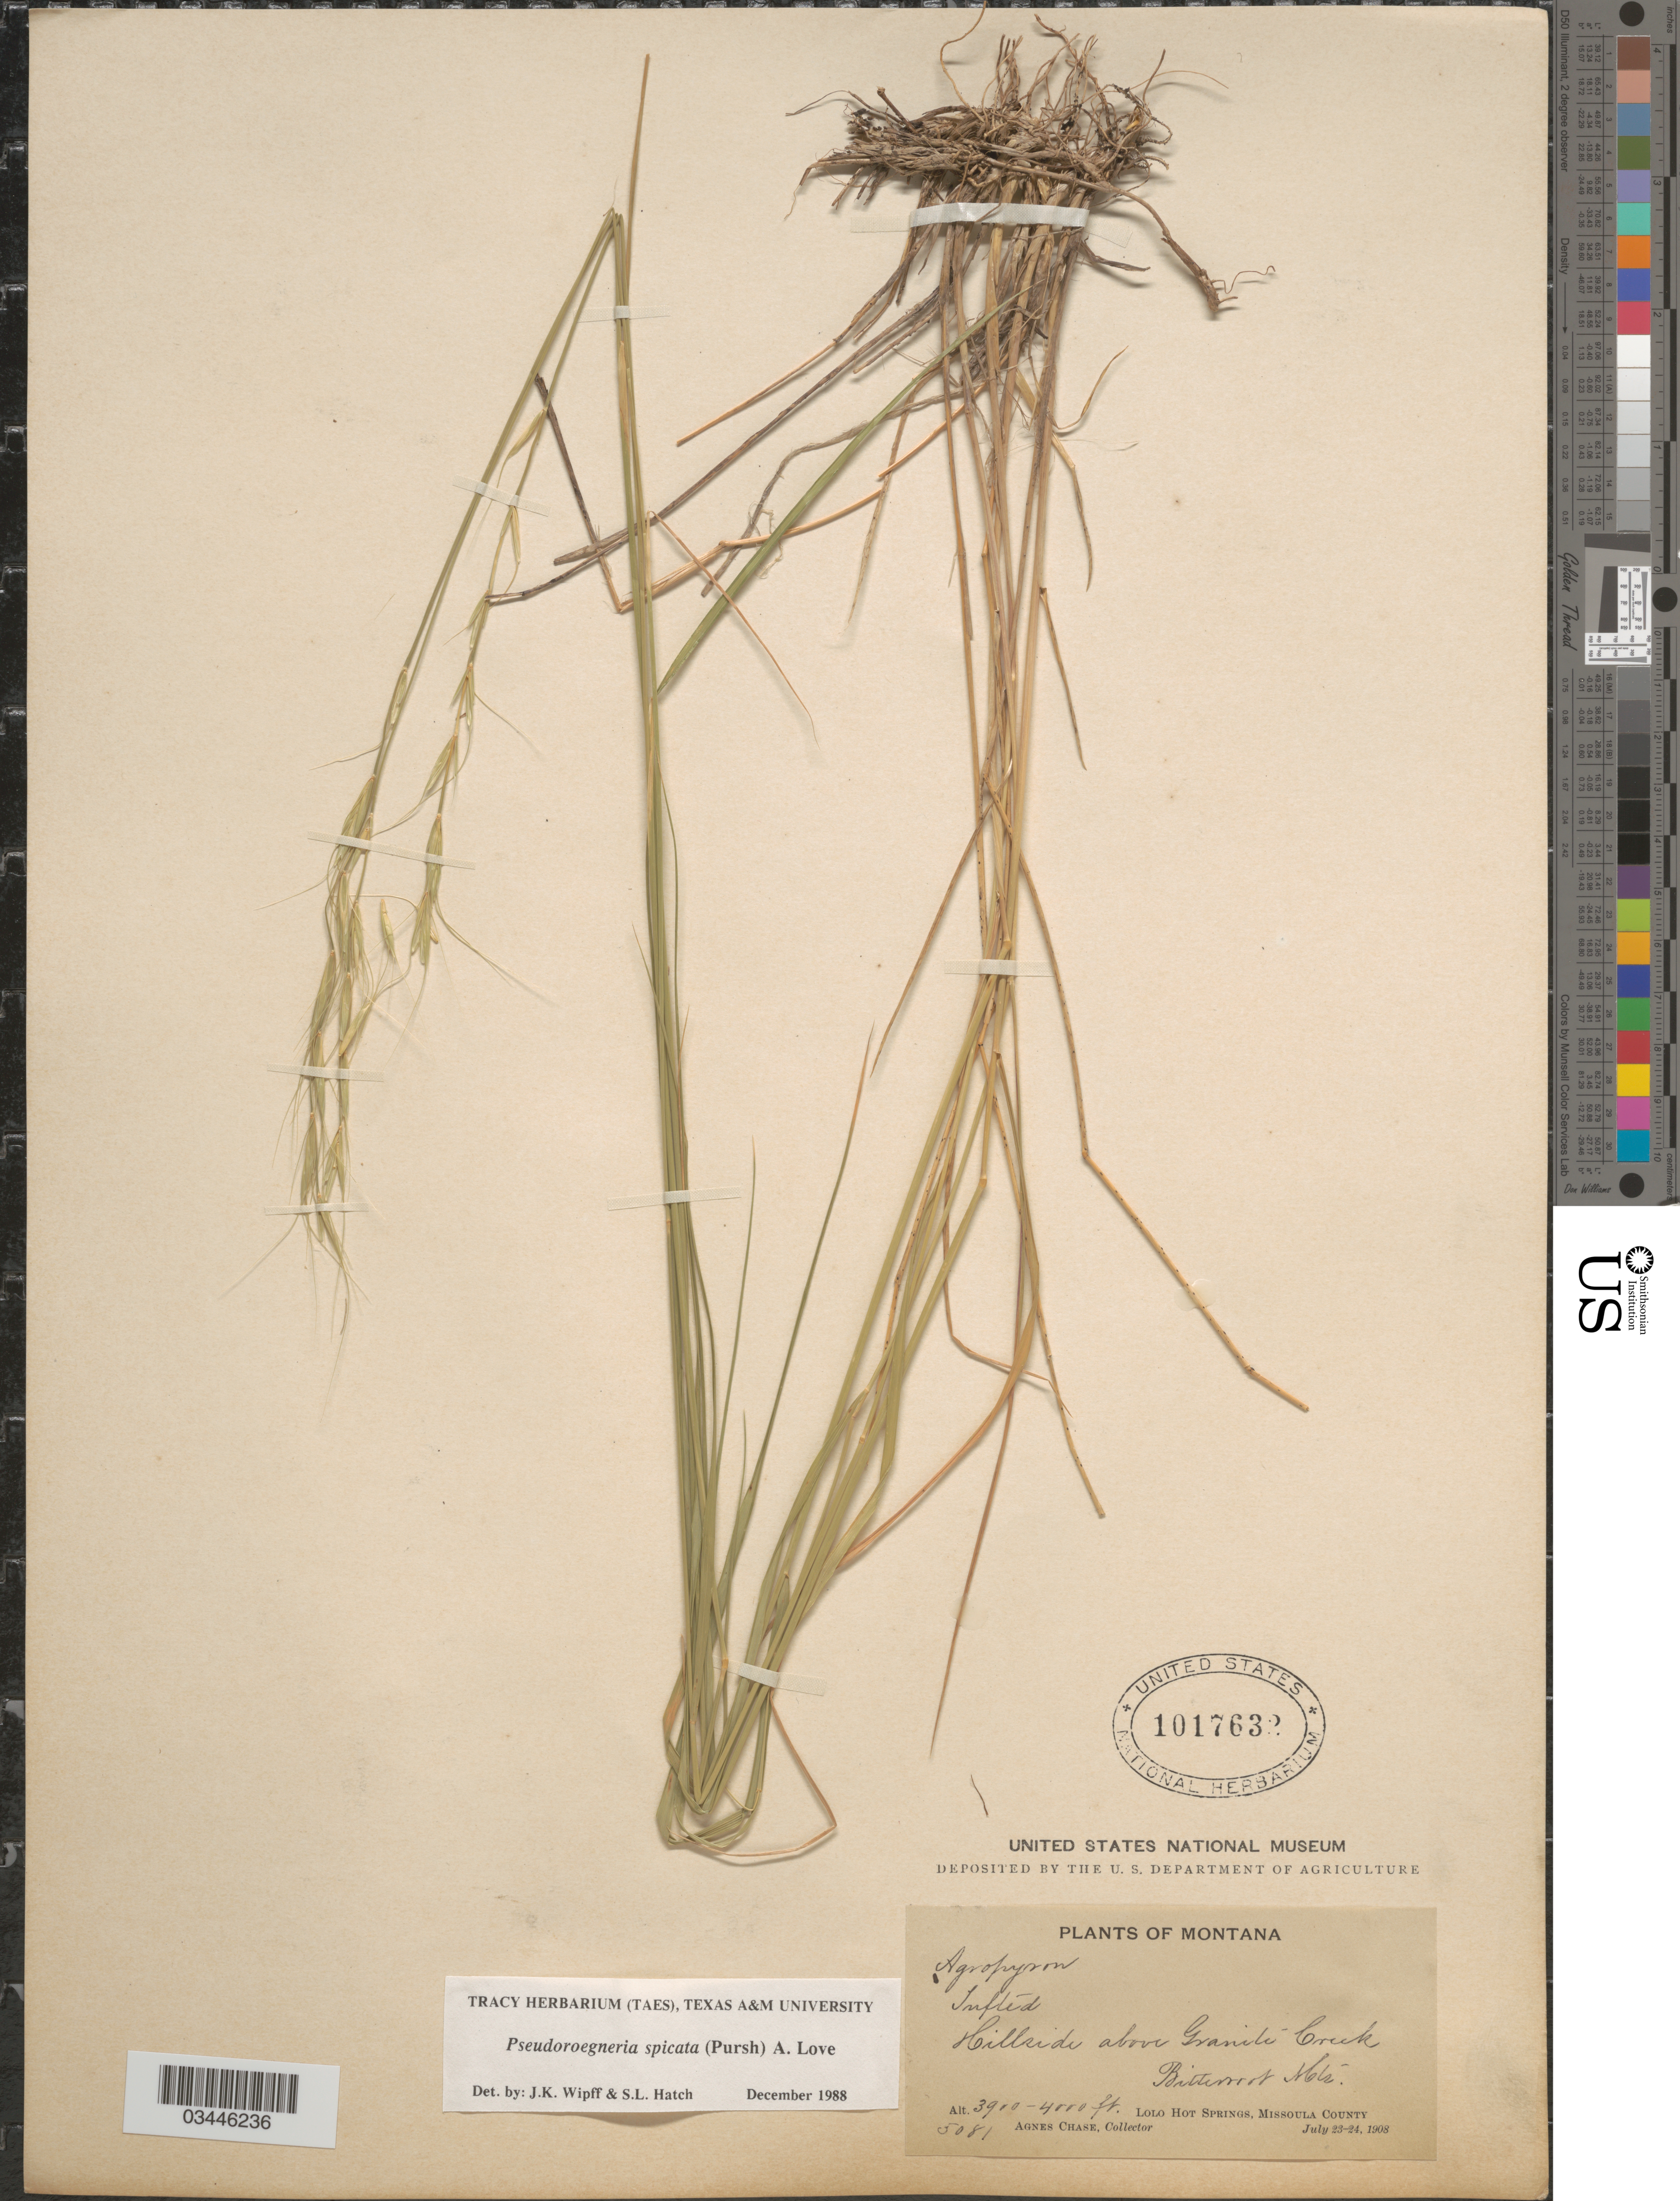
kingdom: Plantae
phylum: Tracheophyta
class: Liliopsida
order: Poales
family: Poaceae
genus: Pseudoroegneria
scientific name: Pseudoroegneria spicata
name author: (Pursh) Á. Löve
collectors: A. Chase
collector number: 5081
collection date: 1908-07-23/1908-07-24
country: United States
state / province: Montana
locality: Hillside above Granite Creek Bitterroot Mts. Lolo Hot Springs, Missoula County.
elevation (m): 1189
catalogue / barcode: US 1017632